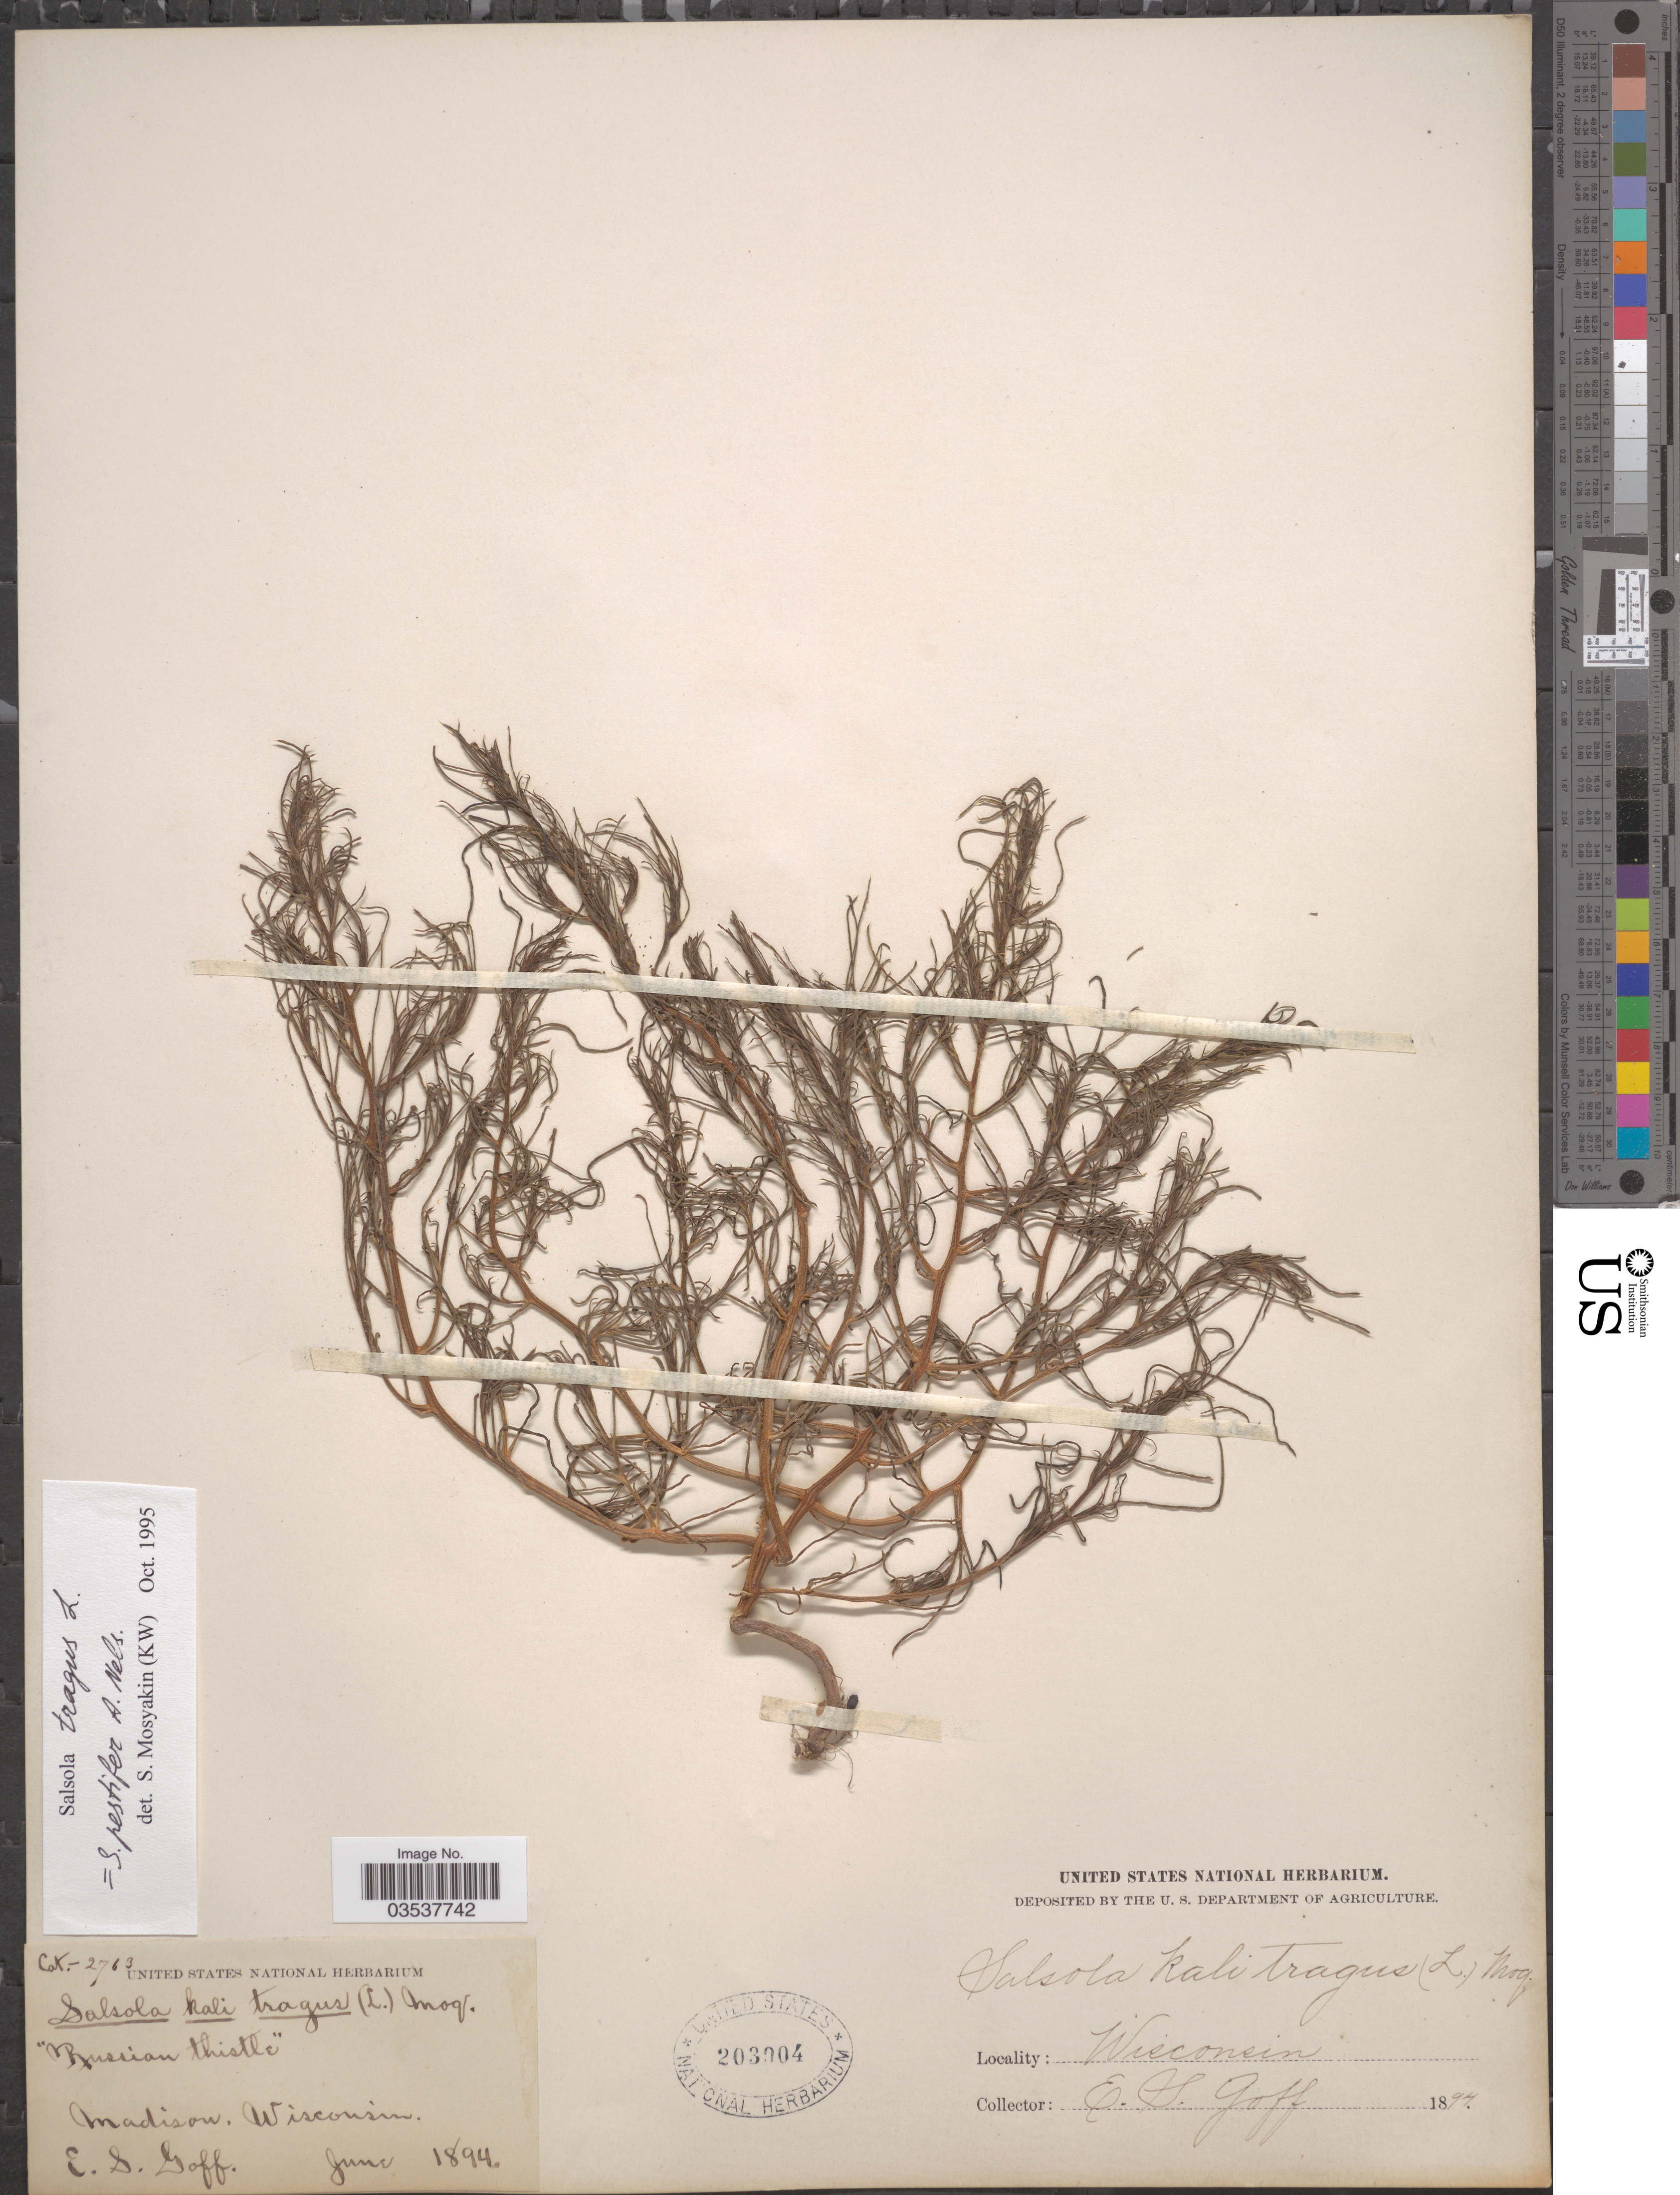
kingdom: Plantae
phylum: Tracheophyta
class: Magnoliopsida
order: Caryophyllales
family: Amaranthaceae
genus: Salsola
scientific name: Salsola pestifer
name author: A. Nelson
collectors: E. Goff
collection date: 1894-06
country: United States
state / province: Wisconsin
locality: Madison.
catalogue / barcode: US 203904